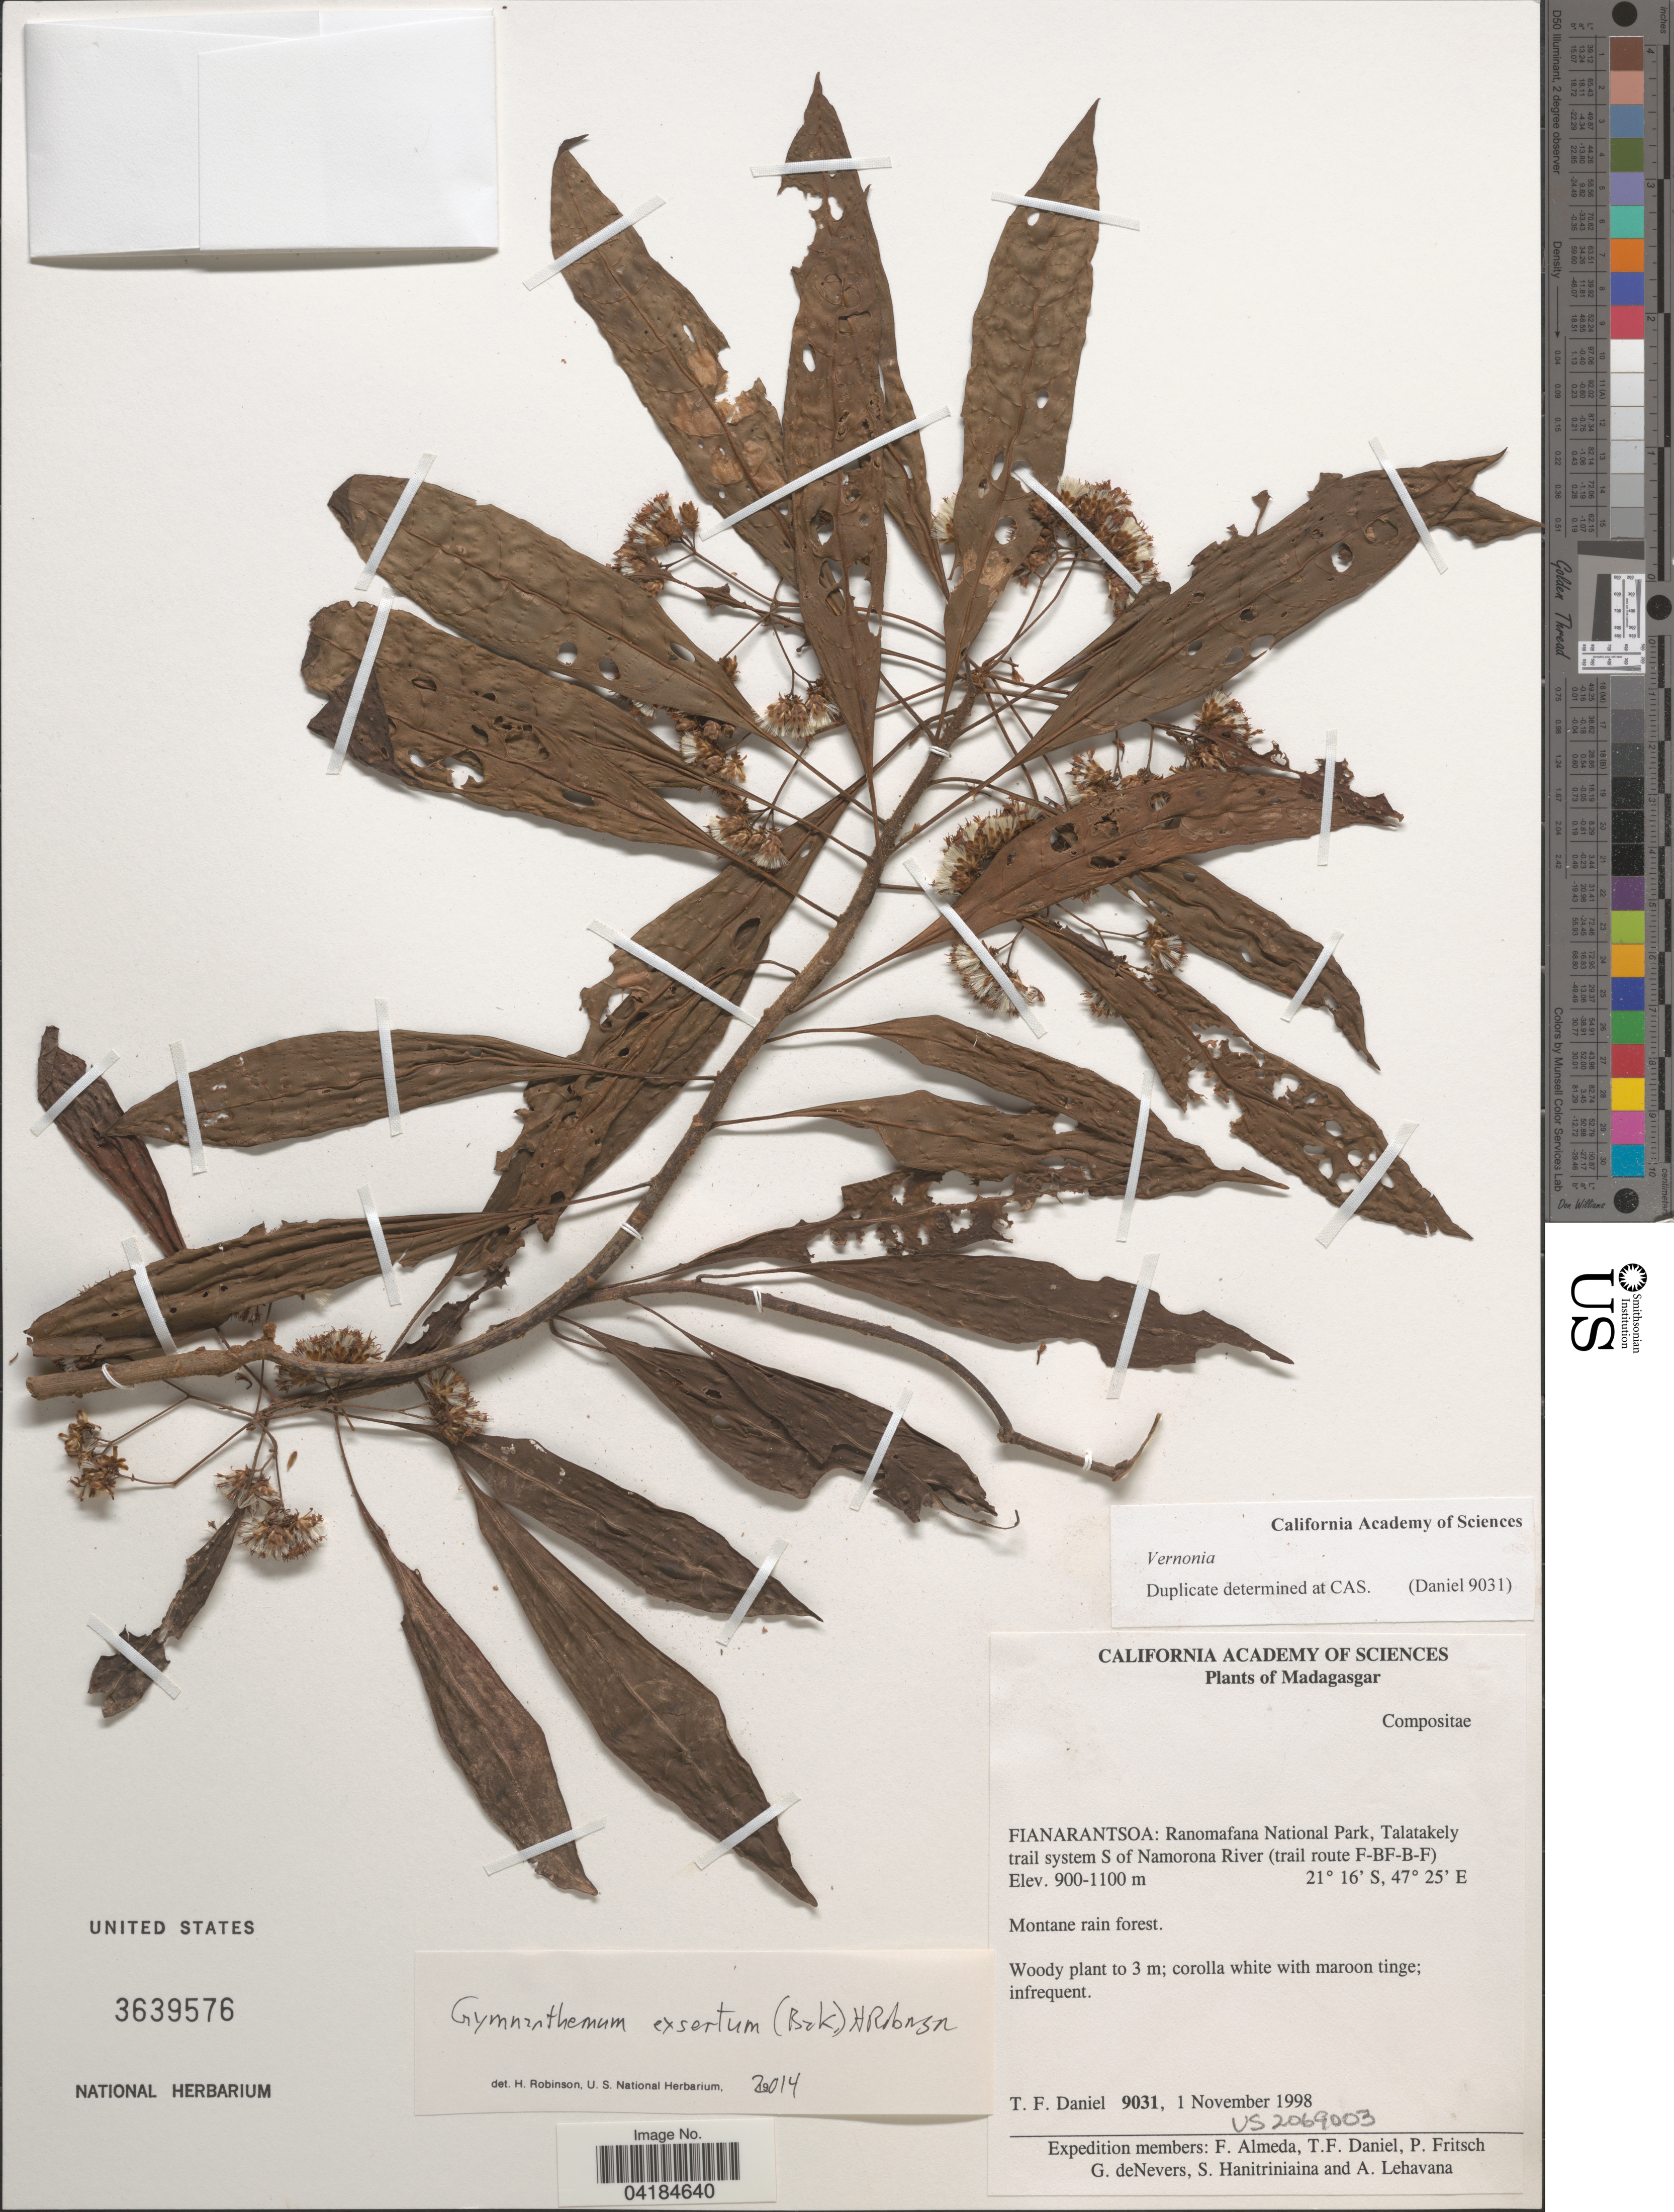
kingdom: Plantae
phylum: Tracheophyta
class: Magnoliopsida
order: Asterales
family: Asteraceae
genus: Gymnanthemum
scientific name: Gymnanthemum exsertum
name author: (Baker) H. Rob.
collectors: T. F. Daniel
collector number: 9031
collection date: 1998-11-01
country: Madagascar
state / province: Vatovavy Fitovinany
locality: Ranomafana National Park, Talatakely trail system S of Namorona River (trail route F-BF-B-F).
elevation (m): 900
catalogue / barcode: US 3639576